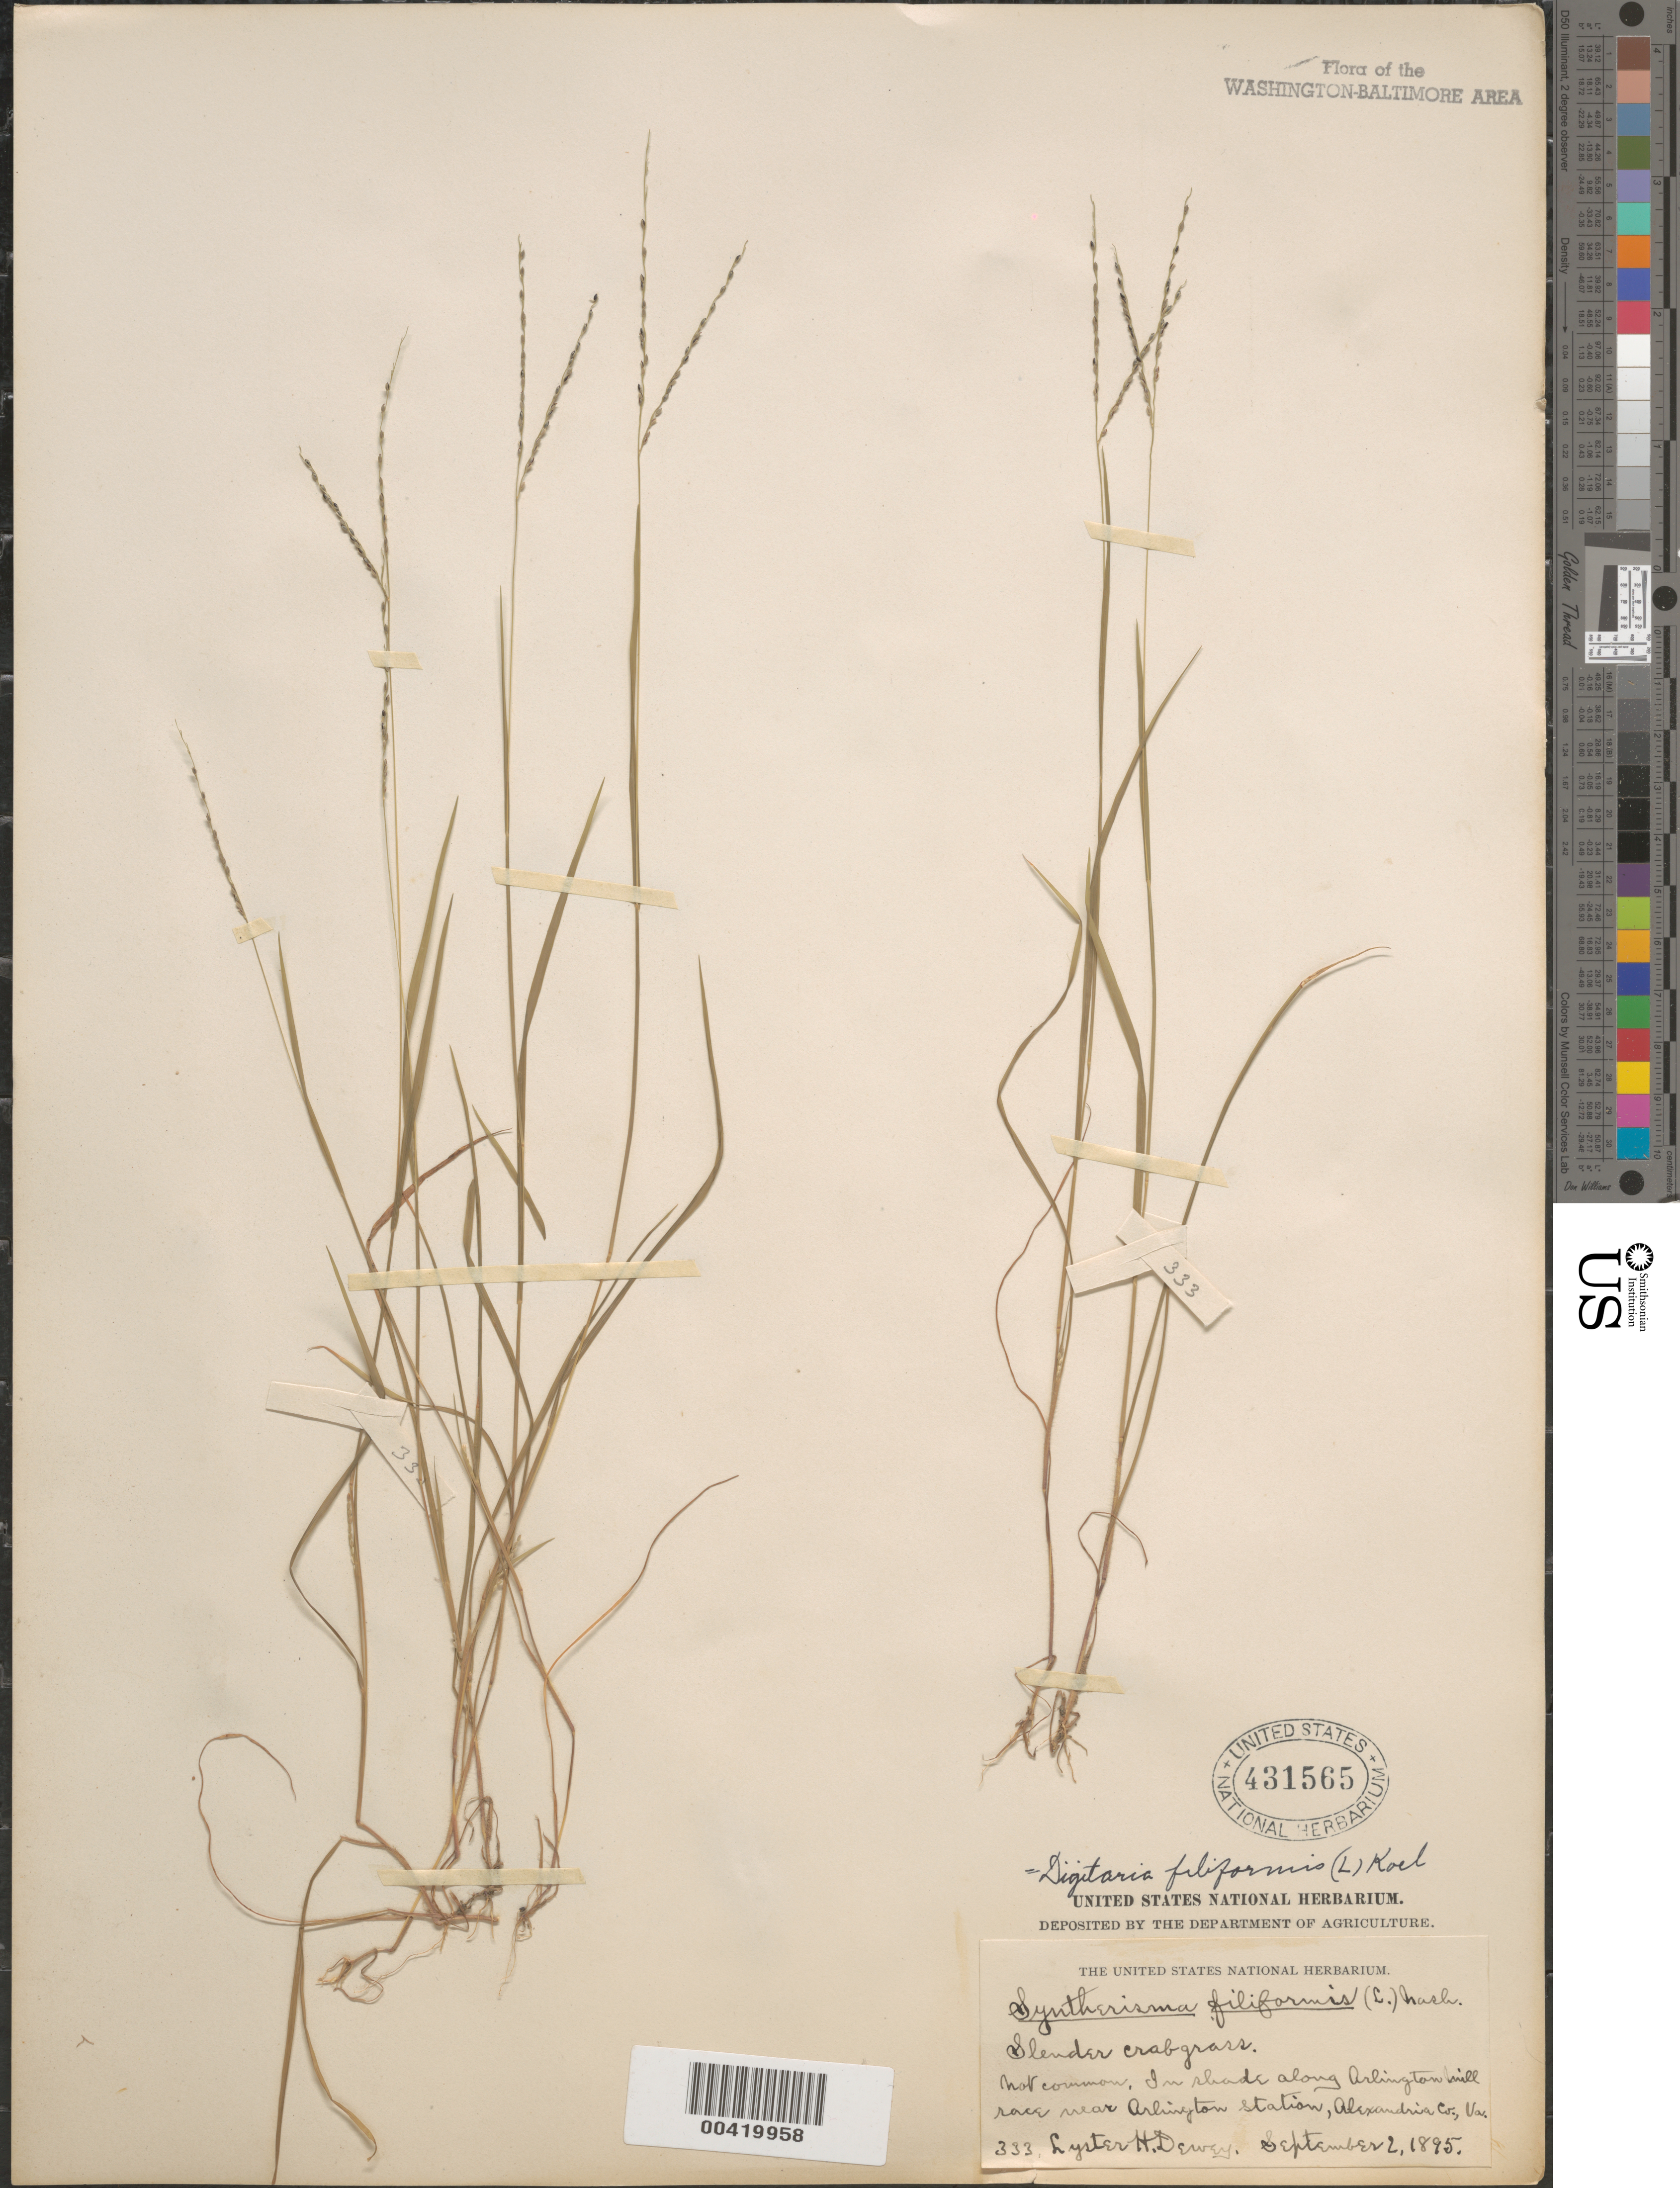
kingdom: Plantae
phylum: Tracheophyta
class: Liliopsida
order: Poales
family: Poaceae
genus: Digitaria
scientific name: Digitaria filiformis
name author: (L.) Koeler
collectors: L. H. Dewey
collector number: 333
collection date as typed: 02 Sep 1895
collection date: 1895-09-02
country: United States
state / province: Virginia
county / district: Arlington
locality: Arlington Mill Race, Arlington Station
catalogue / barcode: US 431565